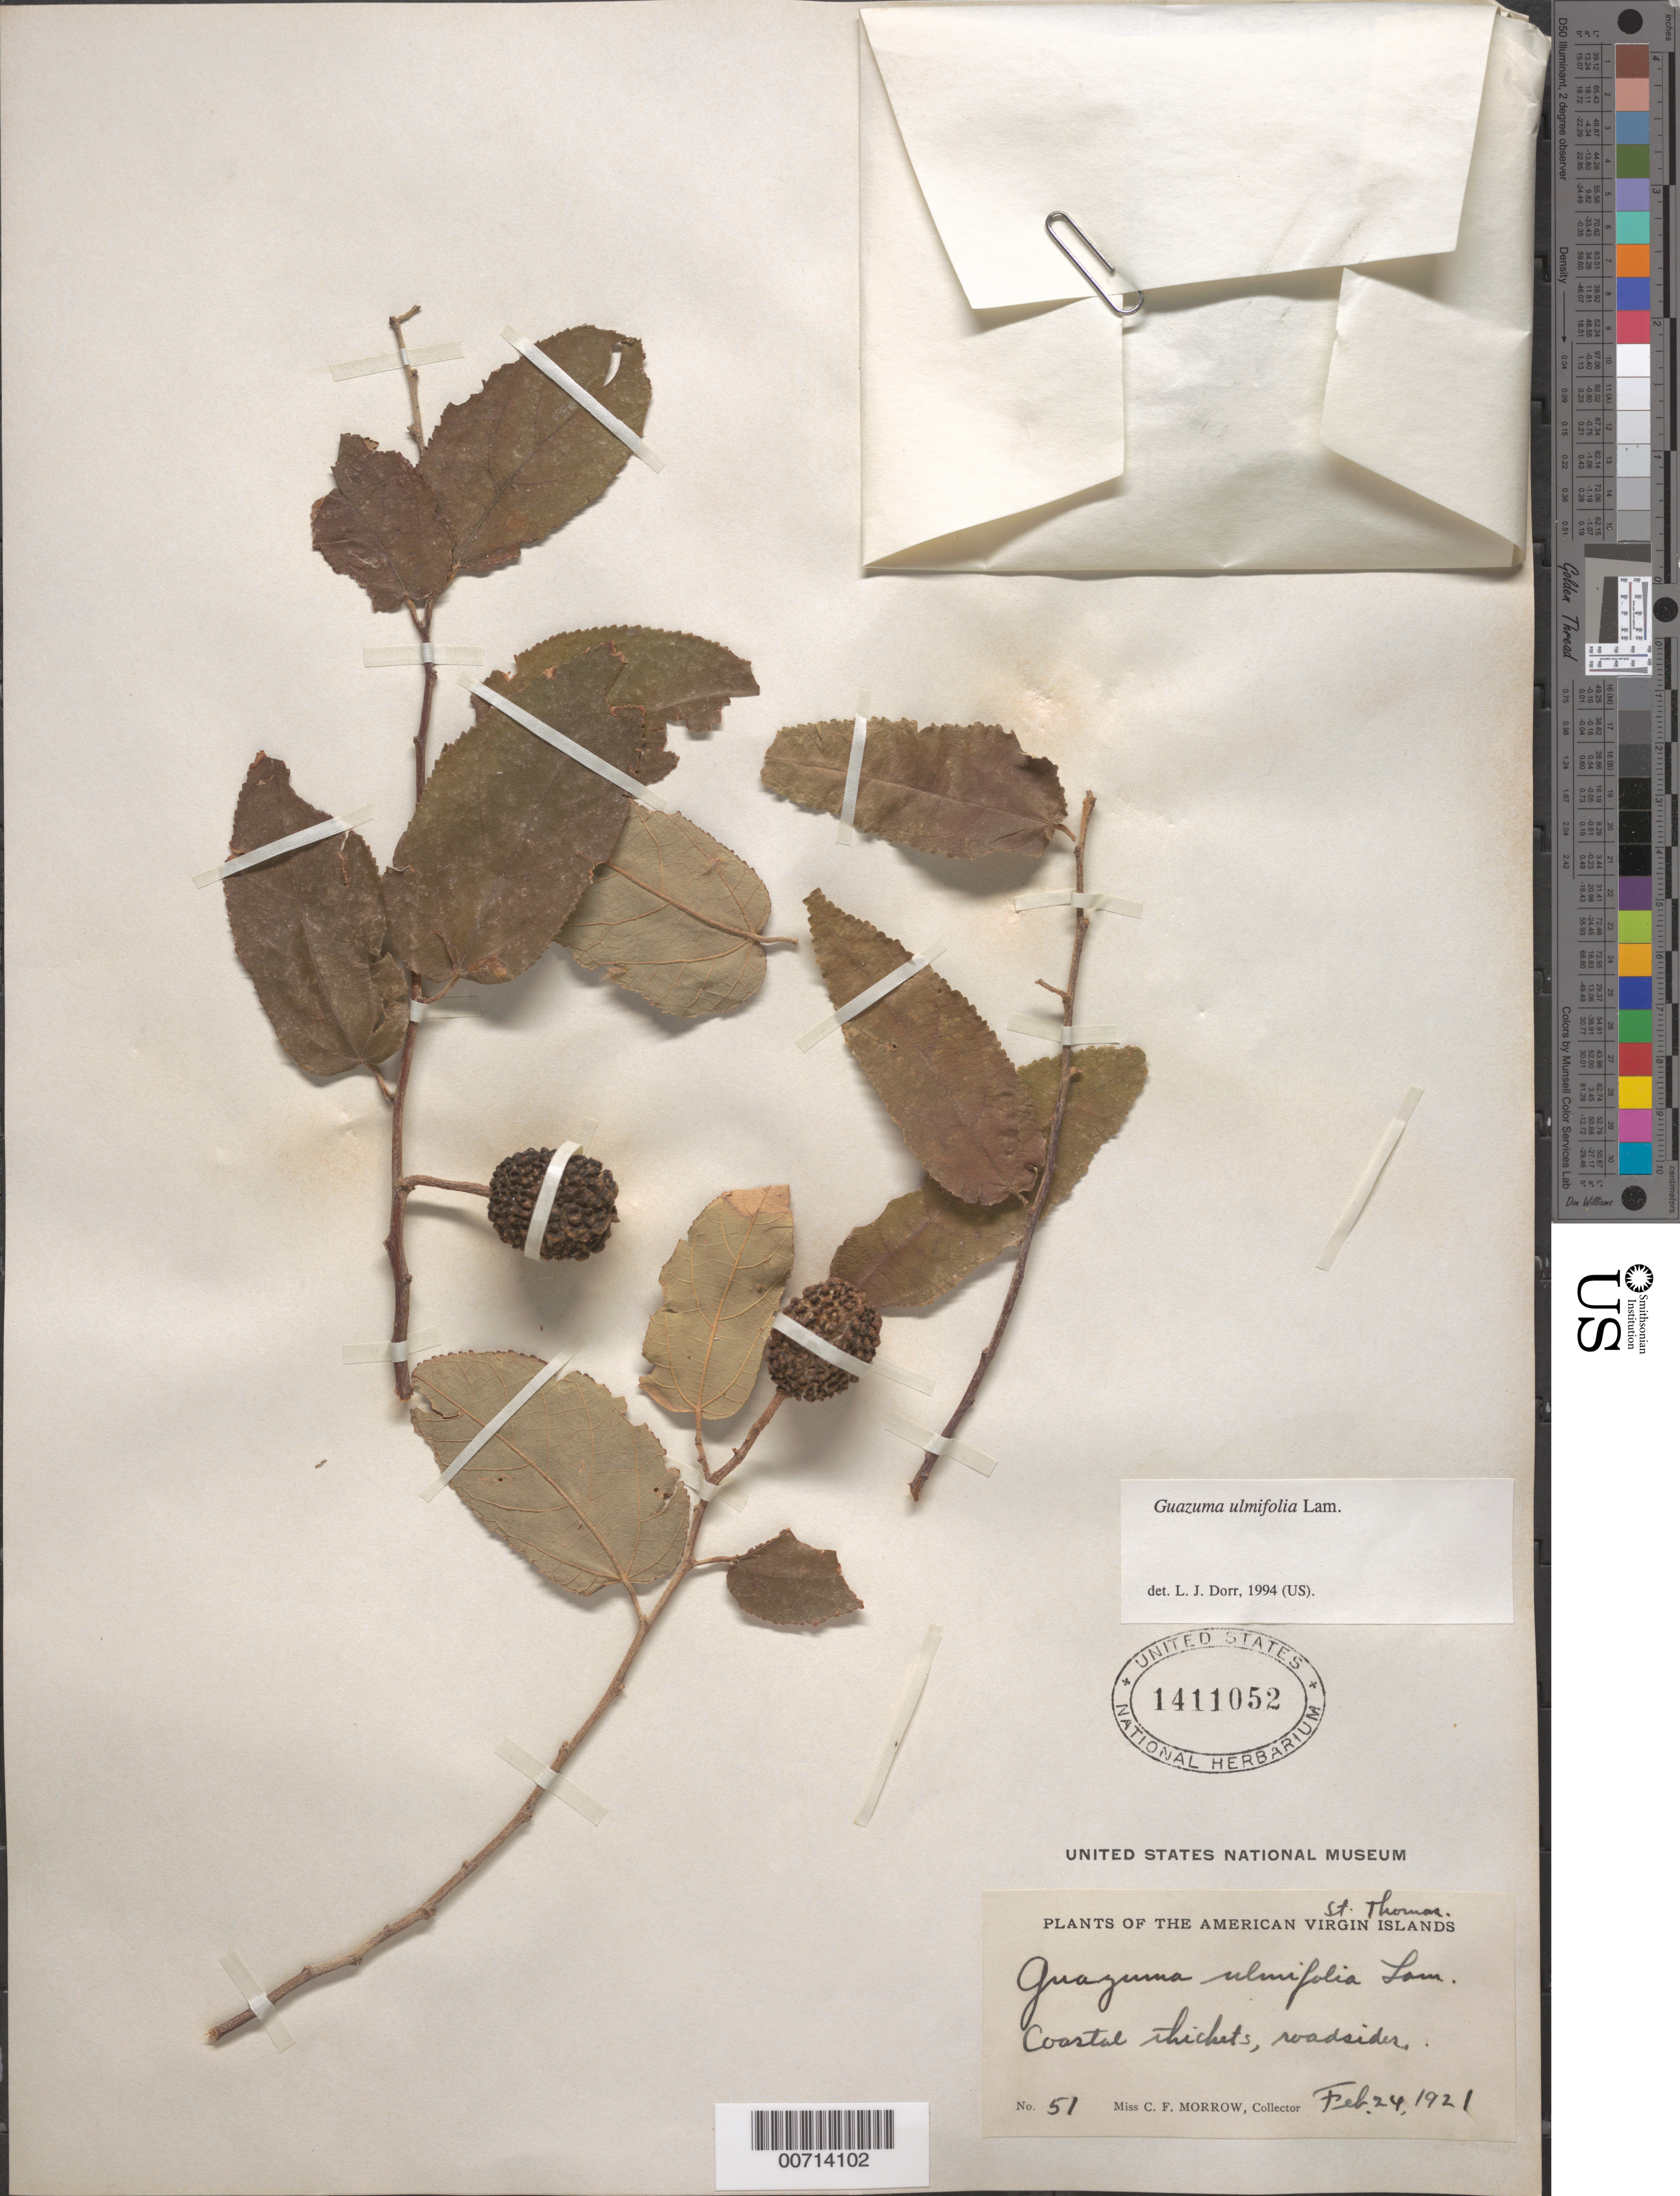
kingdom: Plantae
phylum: Tracheophyta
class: Magnoliopsida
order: Malvales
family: Malvaceae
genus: Guazuma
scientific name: Guazuma ulmifolia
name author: Lam.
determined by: Dorr, L. J., (BOT), Smithsonian Institution - National Museum of Natural History (UNITED STATES)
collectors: C. Morrow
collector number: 51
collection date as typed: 24 Feb 1921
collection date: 1921-02-24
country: U.S. Virgin Islands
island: St. Thomas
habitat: Coastal thickets, roadside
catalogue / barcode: US 1411052